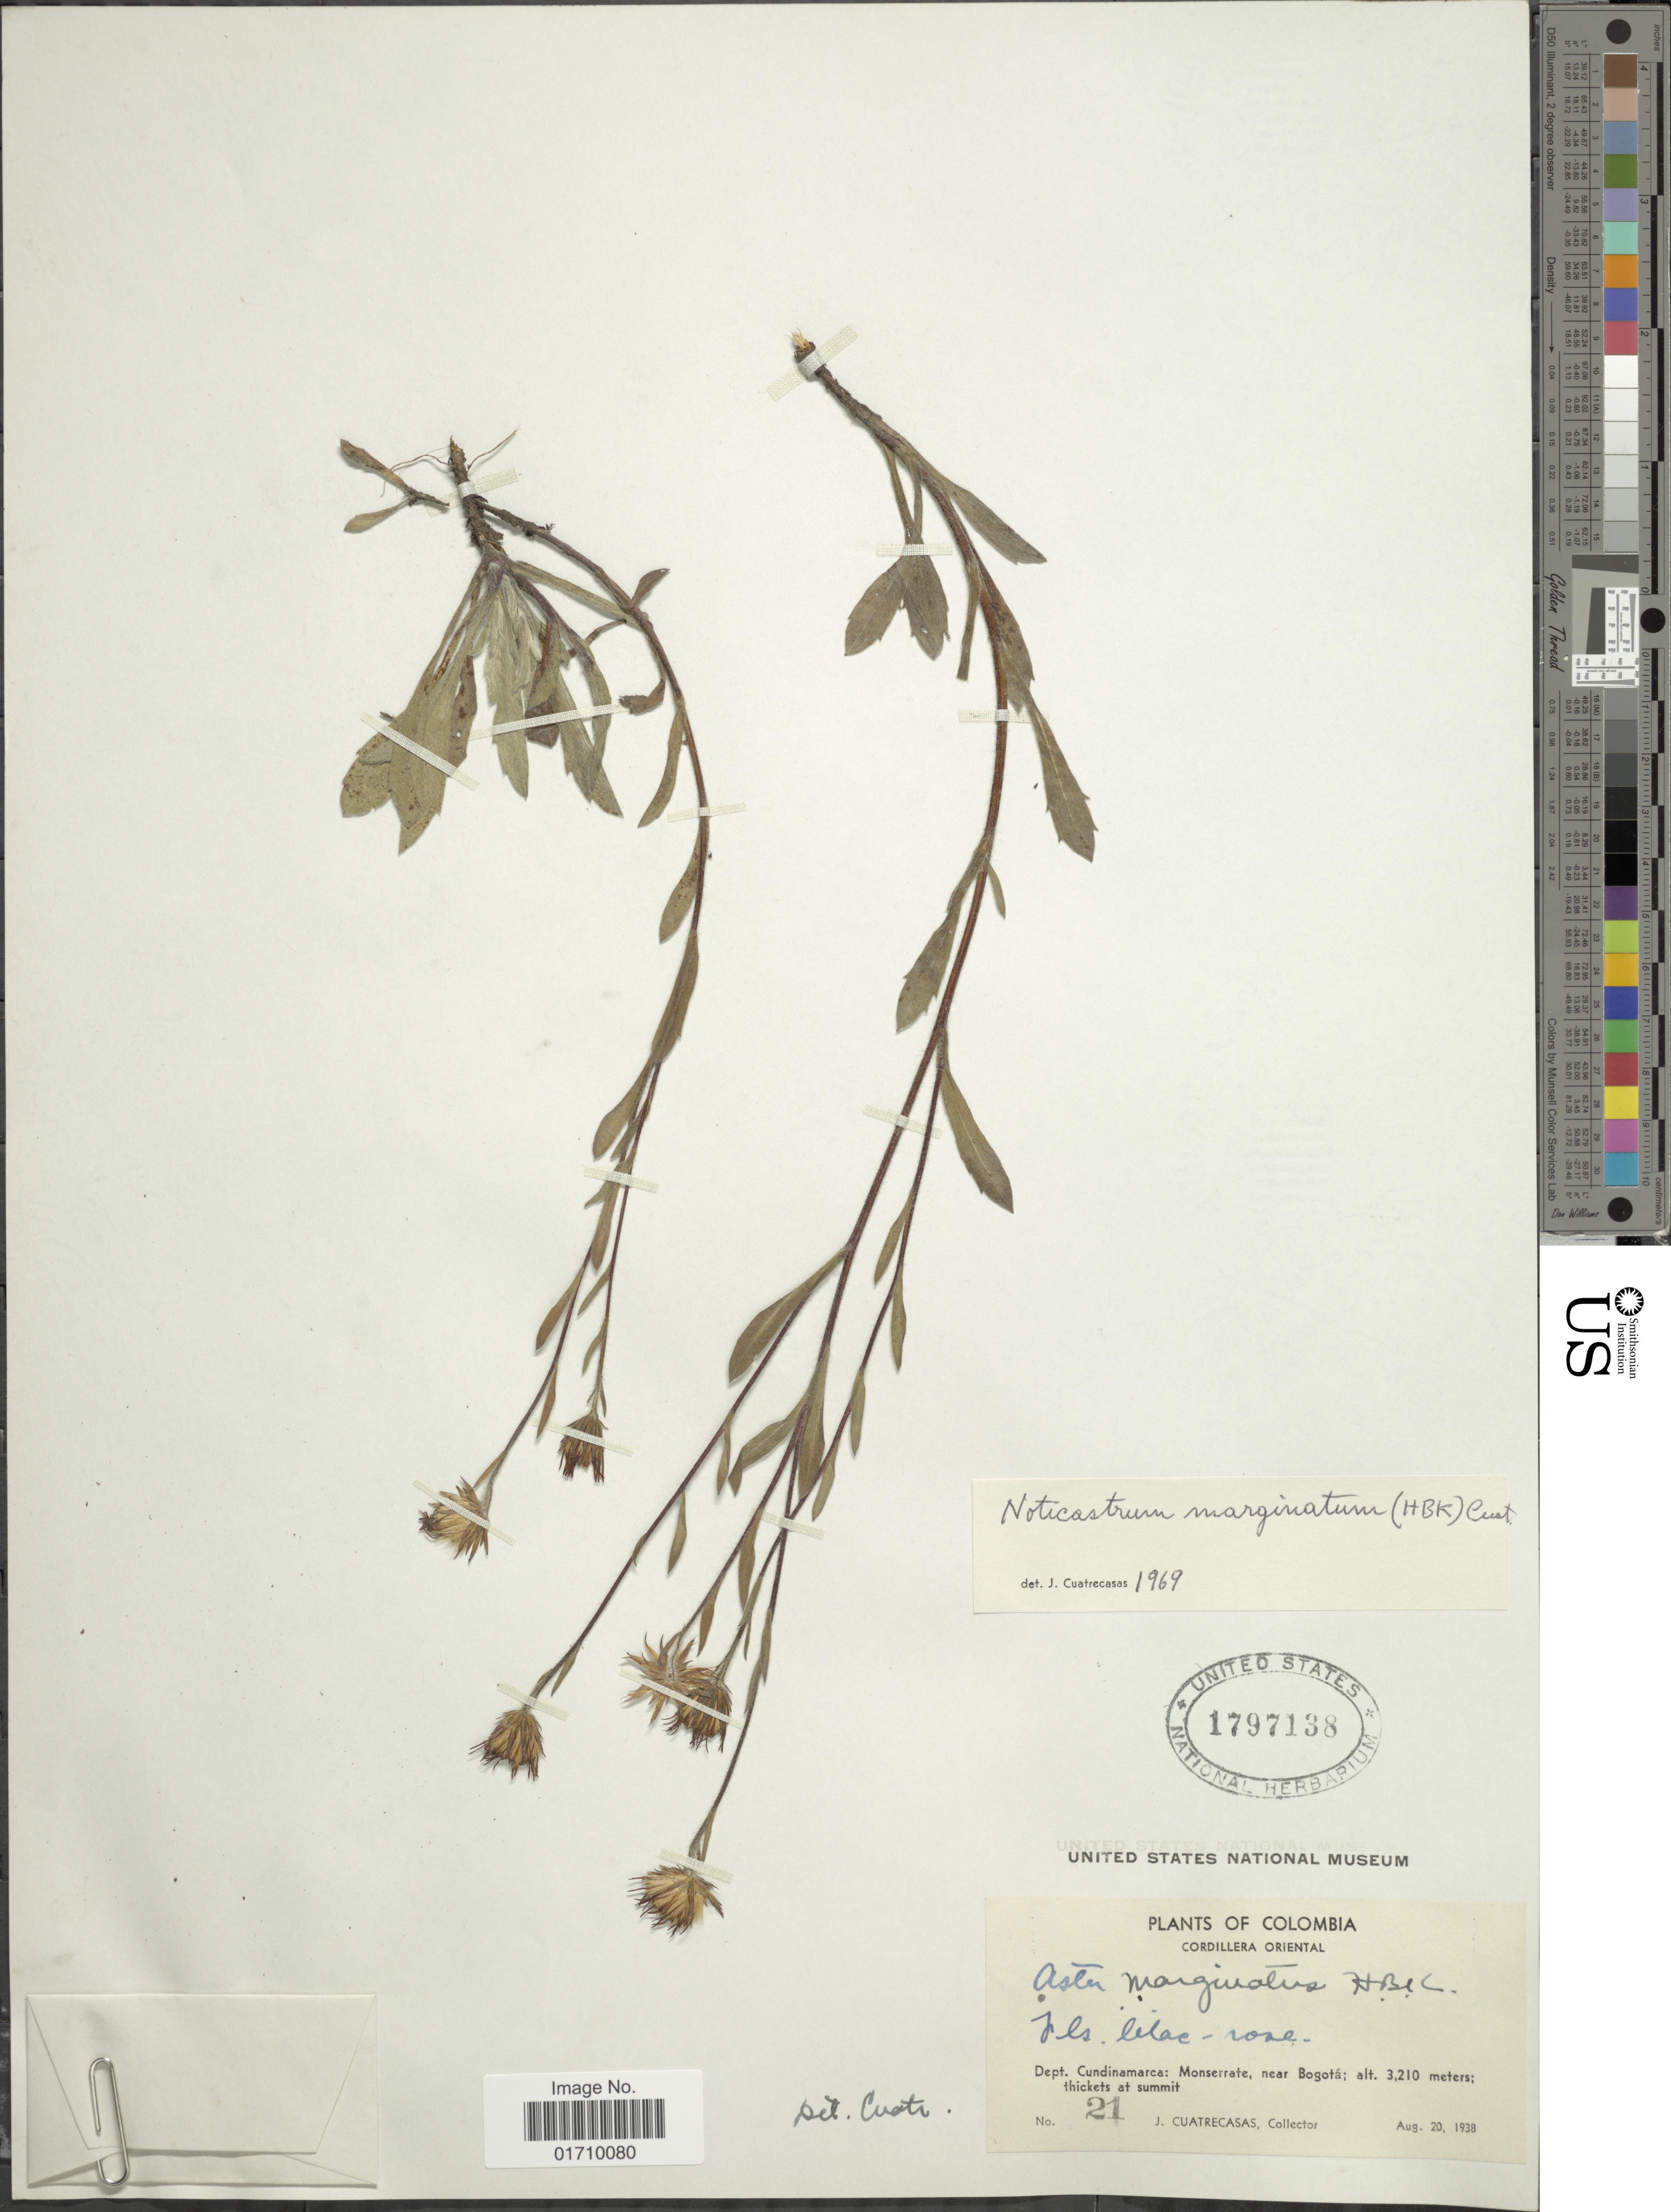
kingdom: Plantae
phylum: Tracheophyta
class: Magnoliopsida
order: Asterales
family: Asteraceae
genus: Noticastrum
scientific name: Noticastrum marginatum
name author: (Kunth) Cuatrec.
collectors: J. Cuatrecasas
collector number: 21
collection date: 1938-08-20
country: Colombia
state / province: Cundinamarca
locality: Cordillera Oriental, Monserrate, near Bogota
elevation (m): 3210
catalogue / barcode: US 1797138